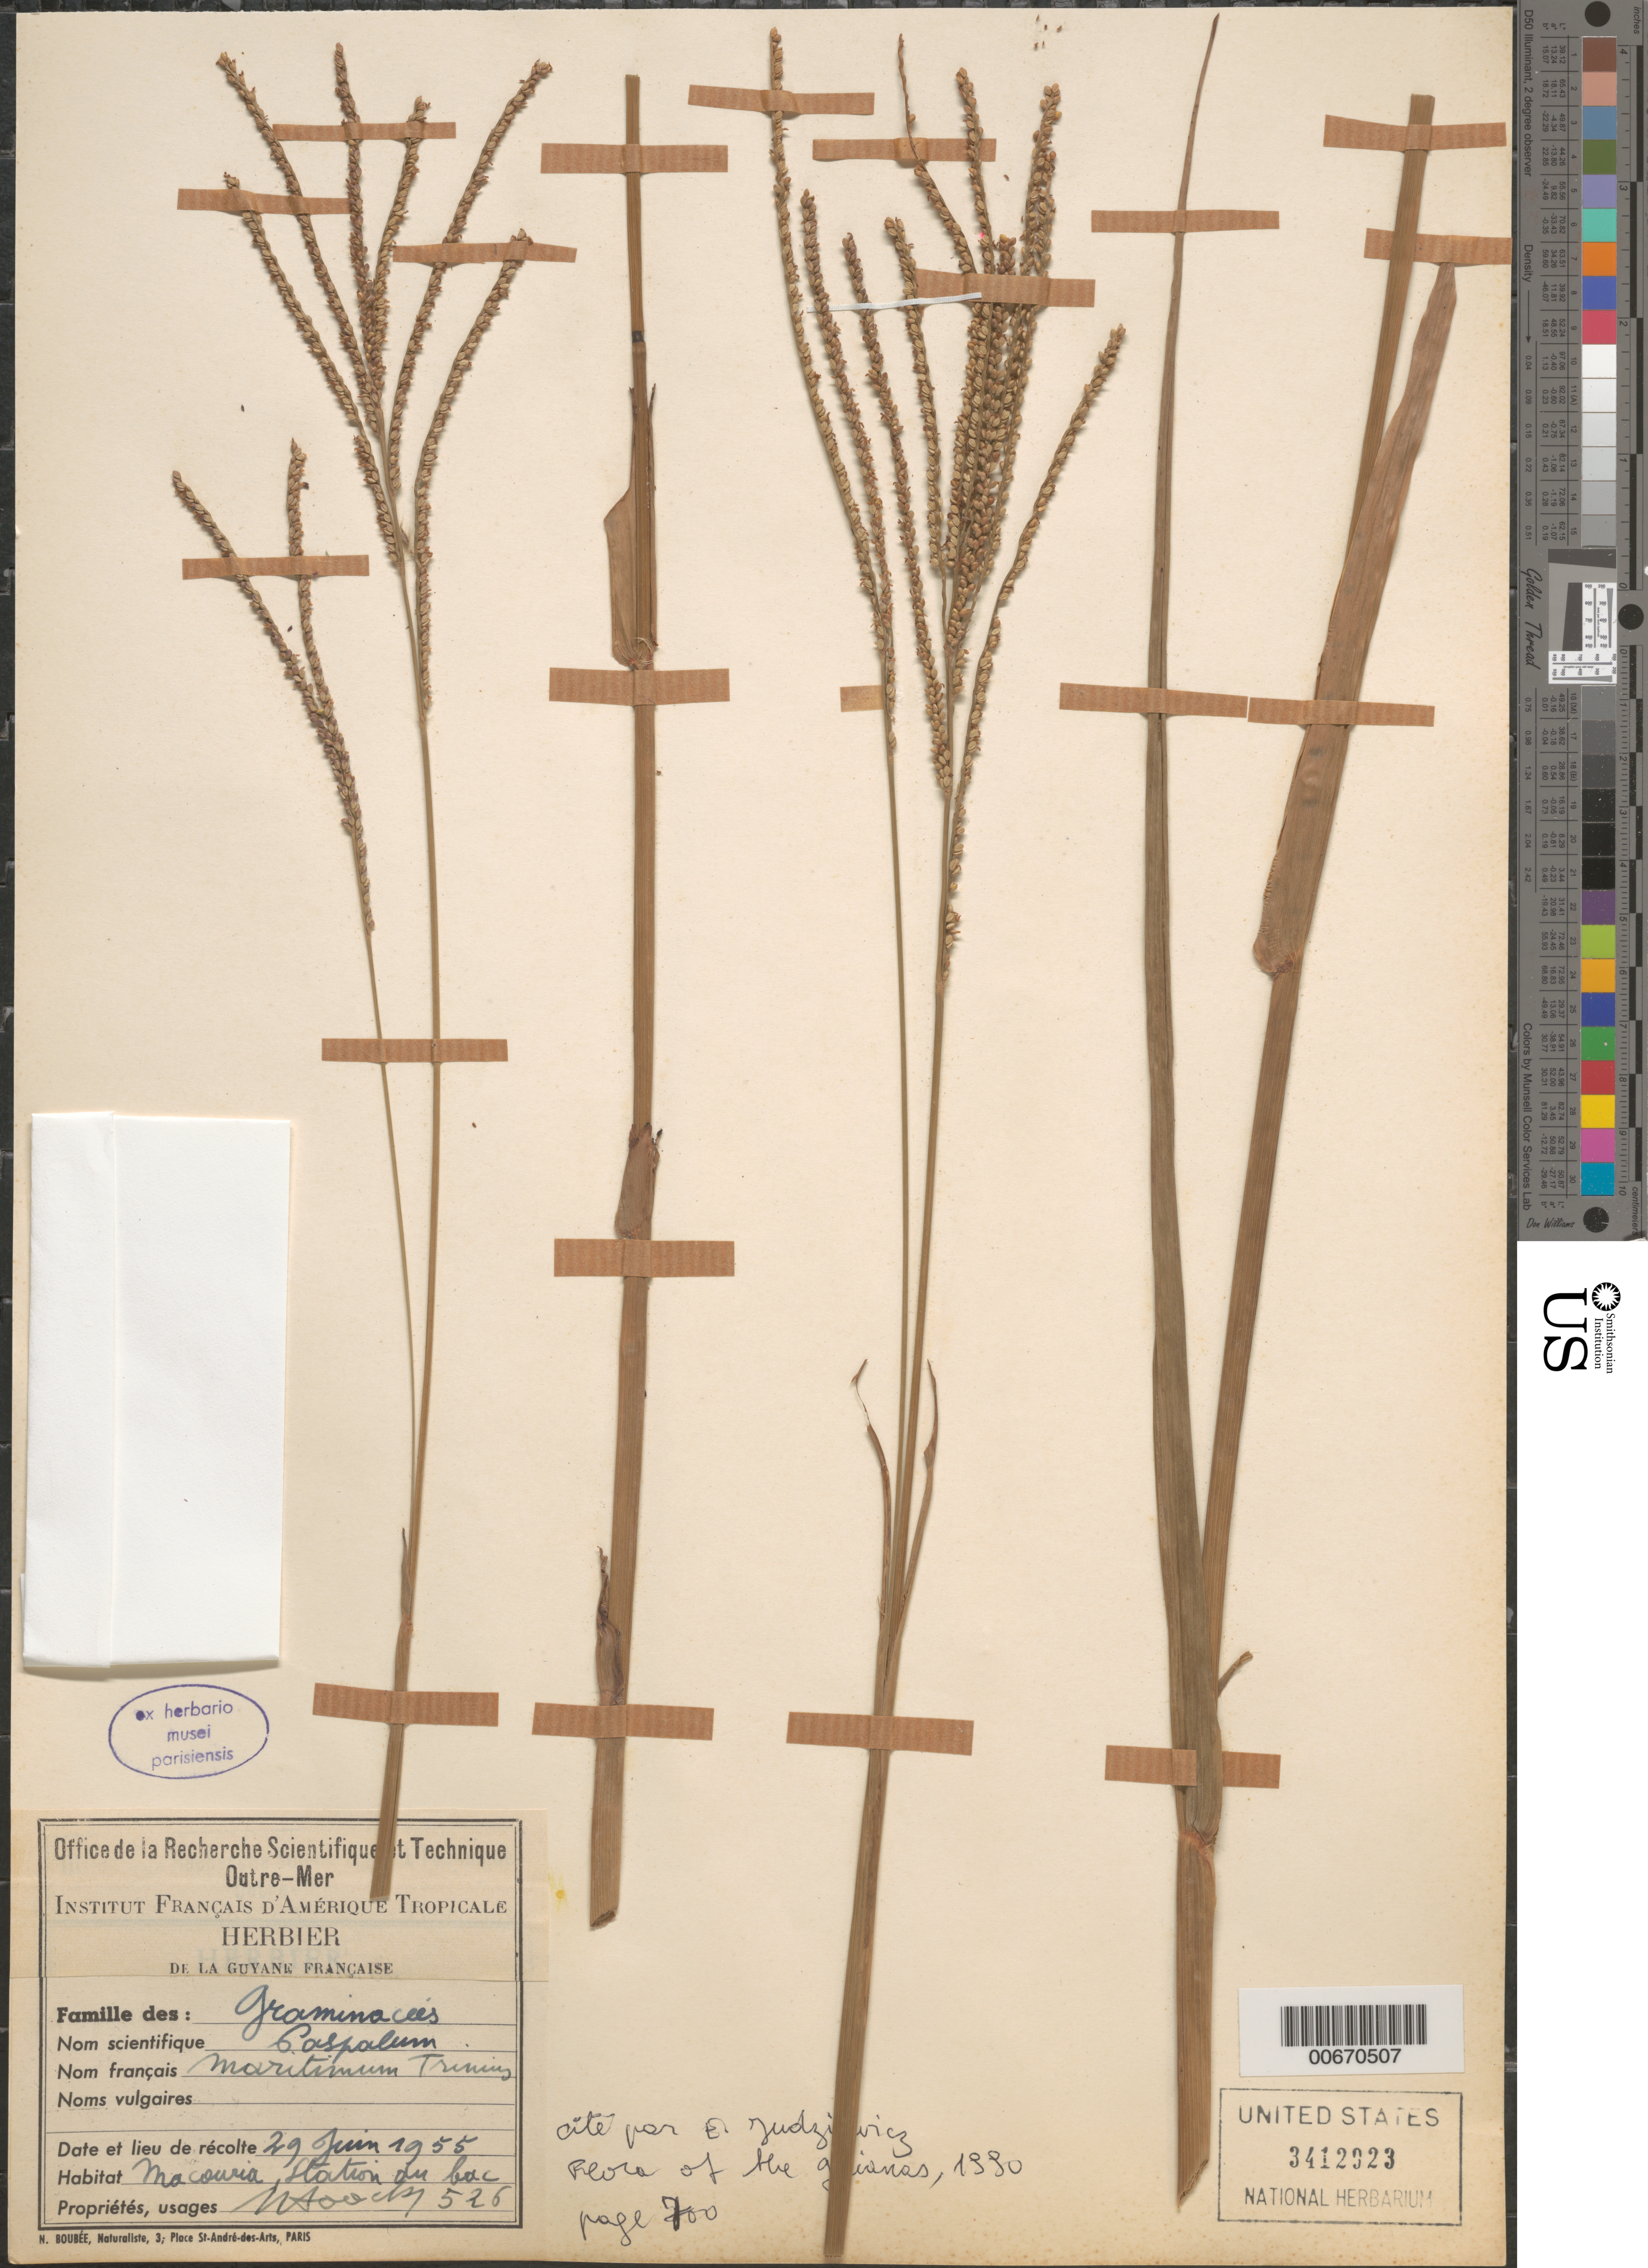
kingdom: Plantae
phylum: Tracheophyta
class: Liliopsida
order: Poales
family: Poaceae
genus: Paspalum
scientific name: Paspalum maritimum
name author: Trin.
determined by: Judziewicz, E. J.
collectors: J. Hoock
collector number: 526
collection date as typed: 29-Jun-55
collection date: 1955-06-29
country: French Guiana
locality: Macouria, Station du bac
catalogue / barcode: US 3412923